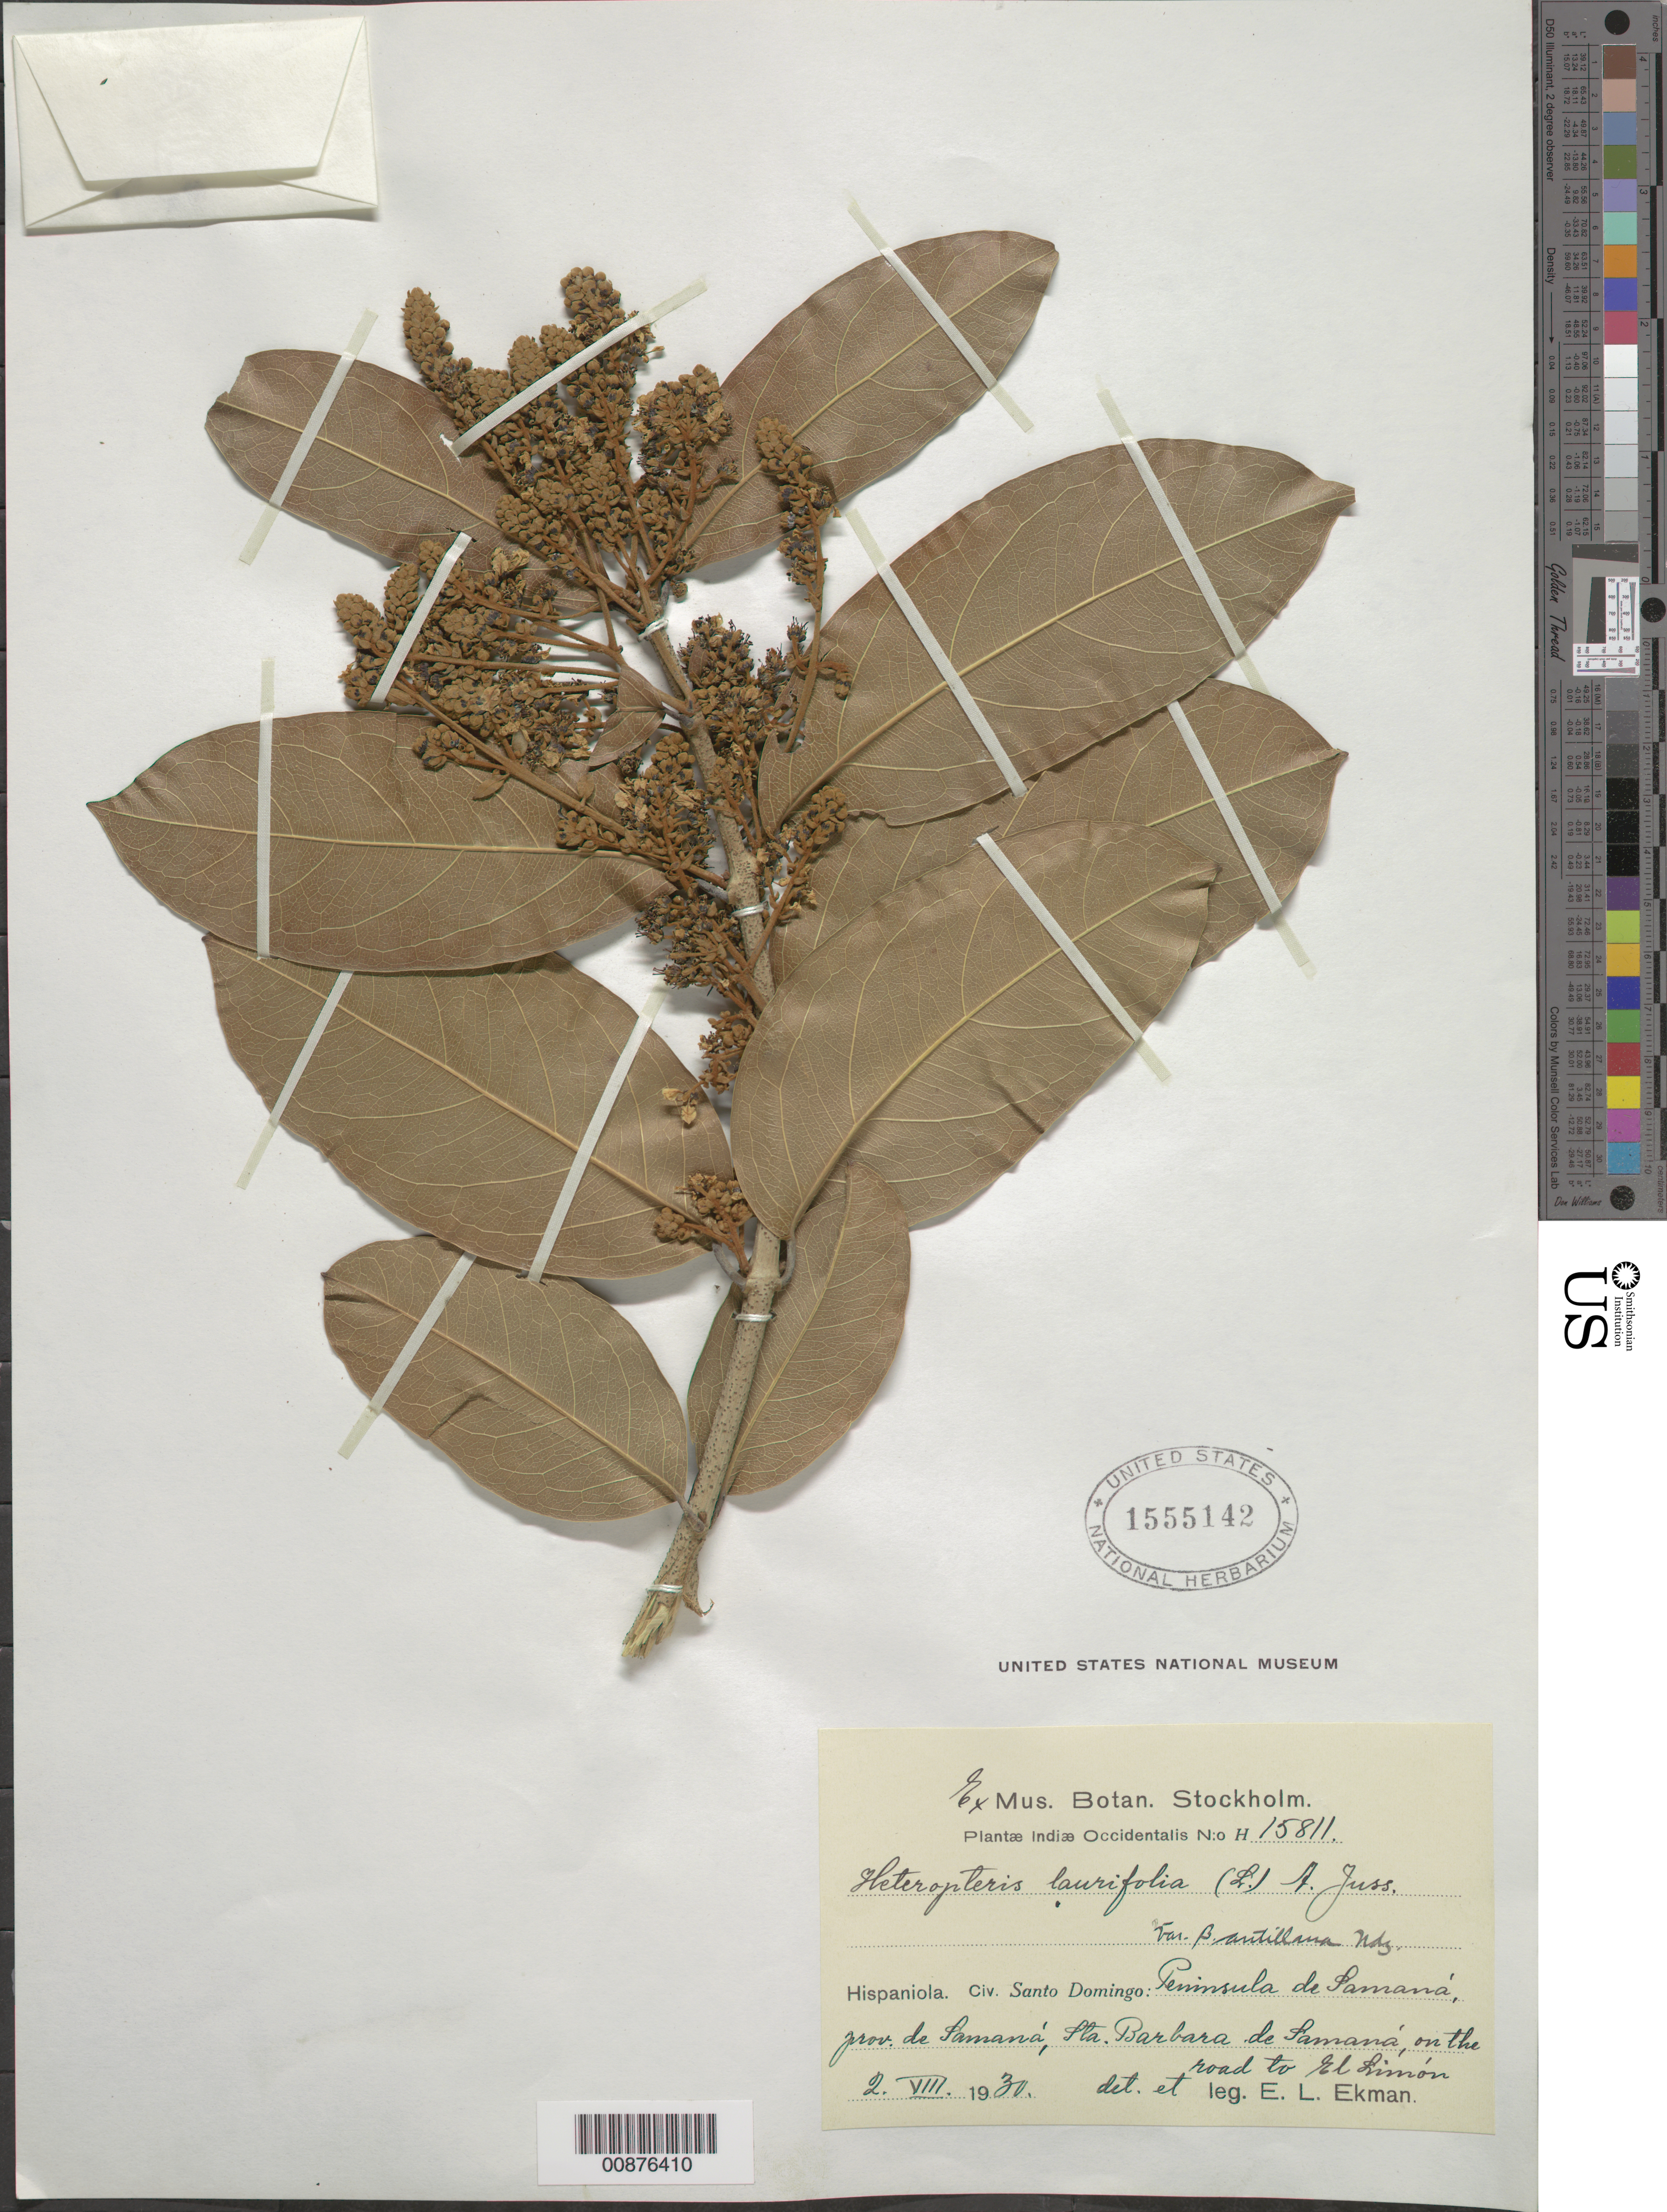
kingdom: Plantae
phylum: Tracheophyta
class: Magnoliopsida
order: Malpighiales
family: Malpighiaceae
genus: Heteropterys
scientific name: Heteropterys laurifolia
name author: (L.) A. Juss.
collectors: E. L. Ekman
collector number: H15811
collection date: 1930-08-02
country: Dominican Republic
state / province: Samaná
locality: Indiæ Occidentalis. Hipaniola. Civ. Santo Domingo: Peninsula de Samaná, Sta. Barbara de Samaná, on the road to El Limón.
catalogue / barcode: US 1555142